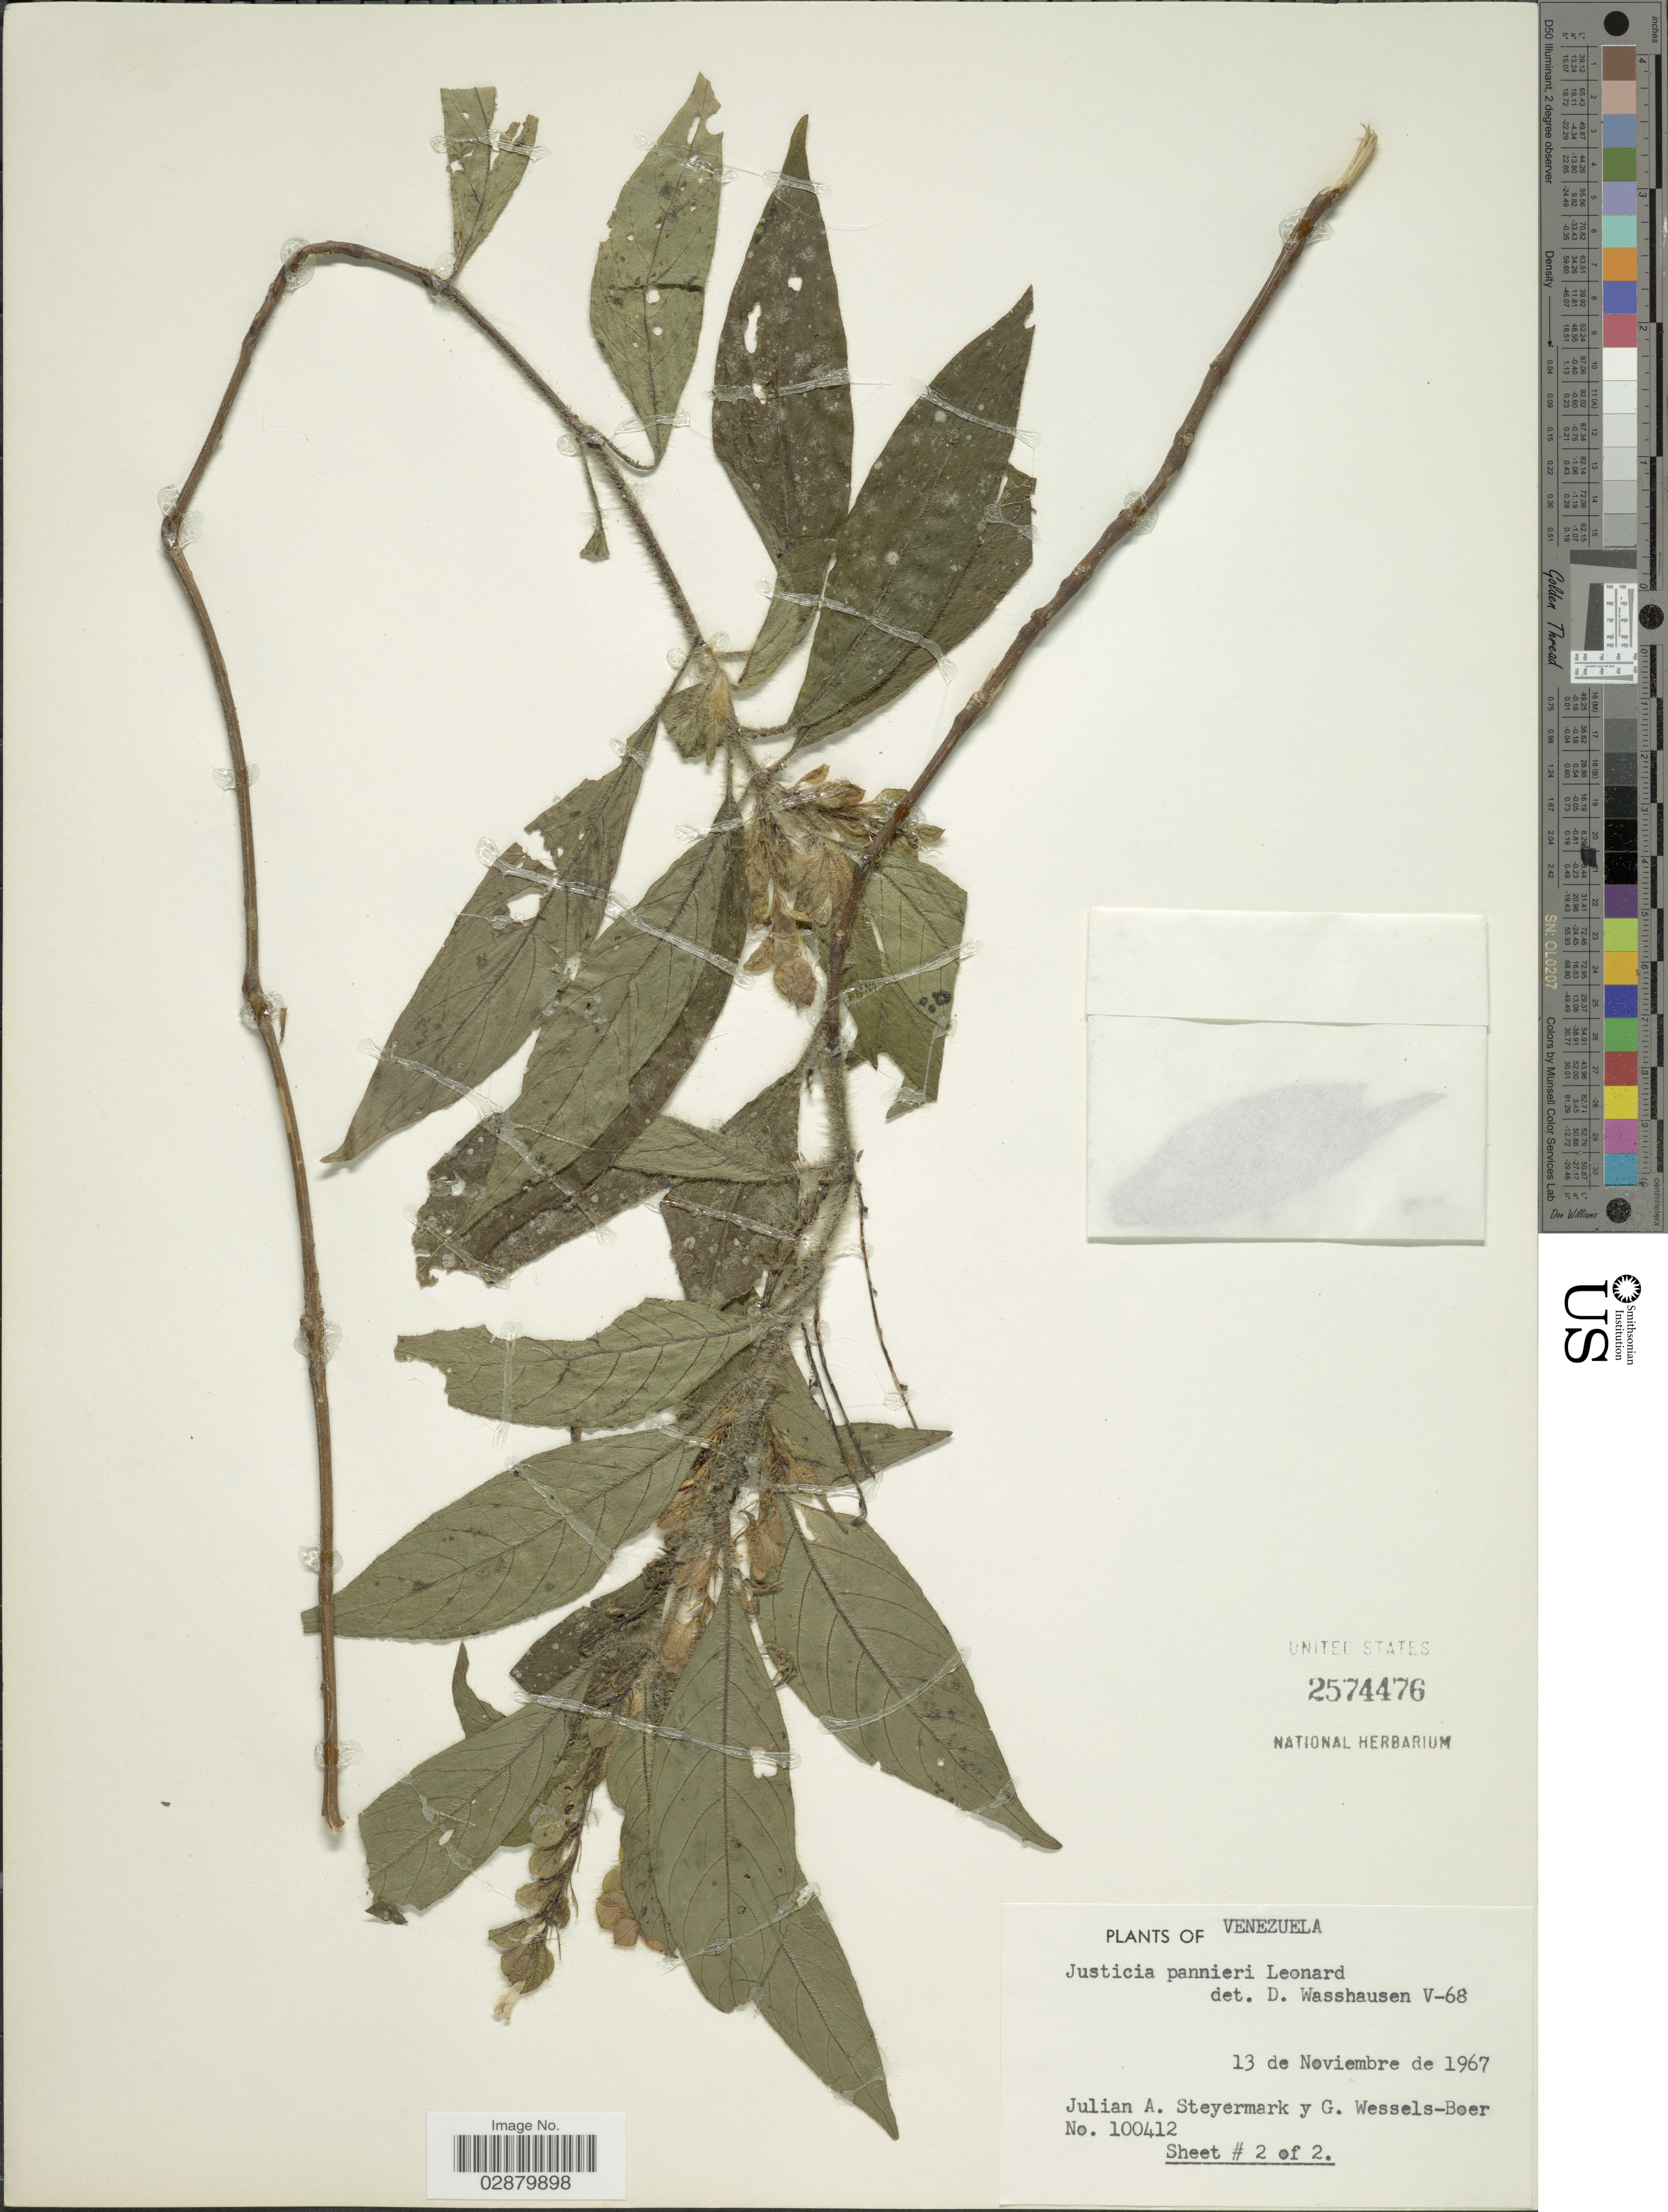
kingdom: Plantae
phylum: Tracheophyta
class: Magnoliopsida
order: Lamiales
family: Acanthaceae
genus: Justicia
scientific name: Justicia pannieri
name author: Leonard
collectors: J. Steyermark & G. Wessels Boer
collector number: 100412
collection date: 1967-11-13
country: Venezuela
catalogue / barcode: US 2574476